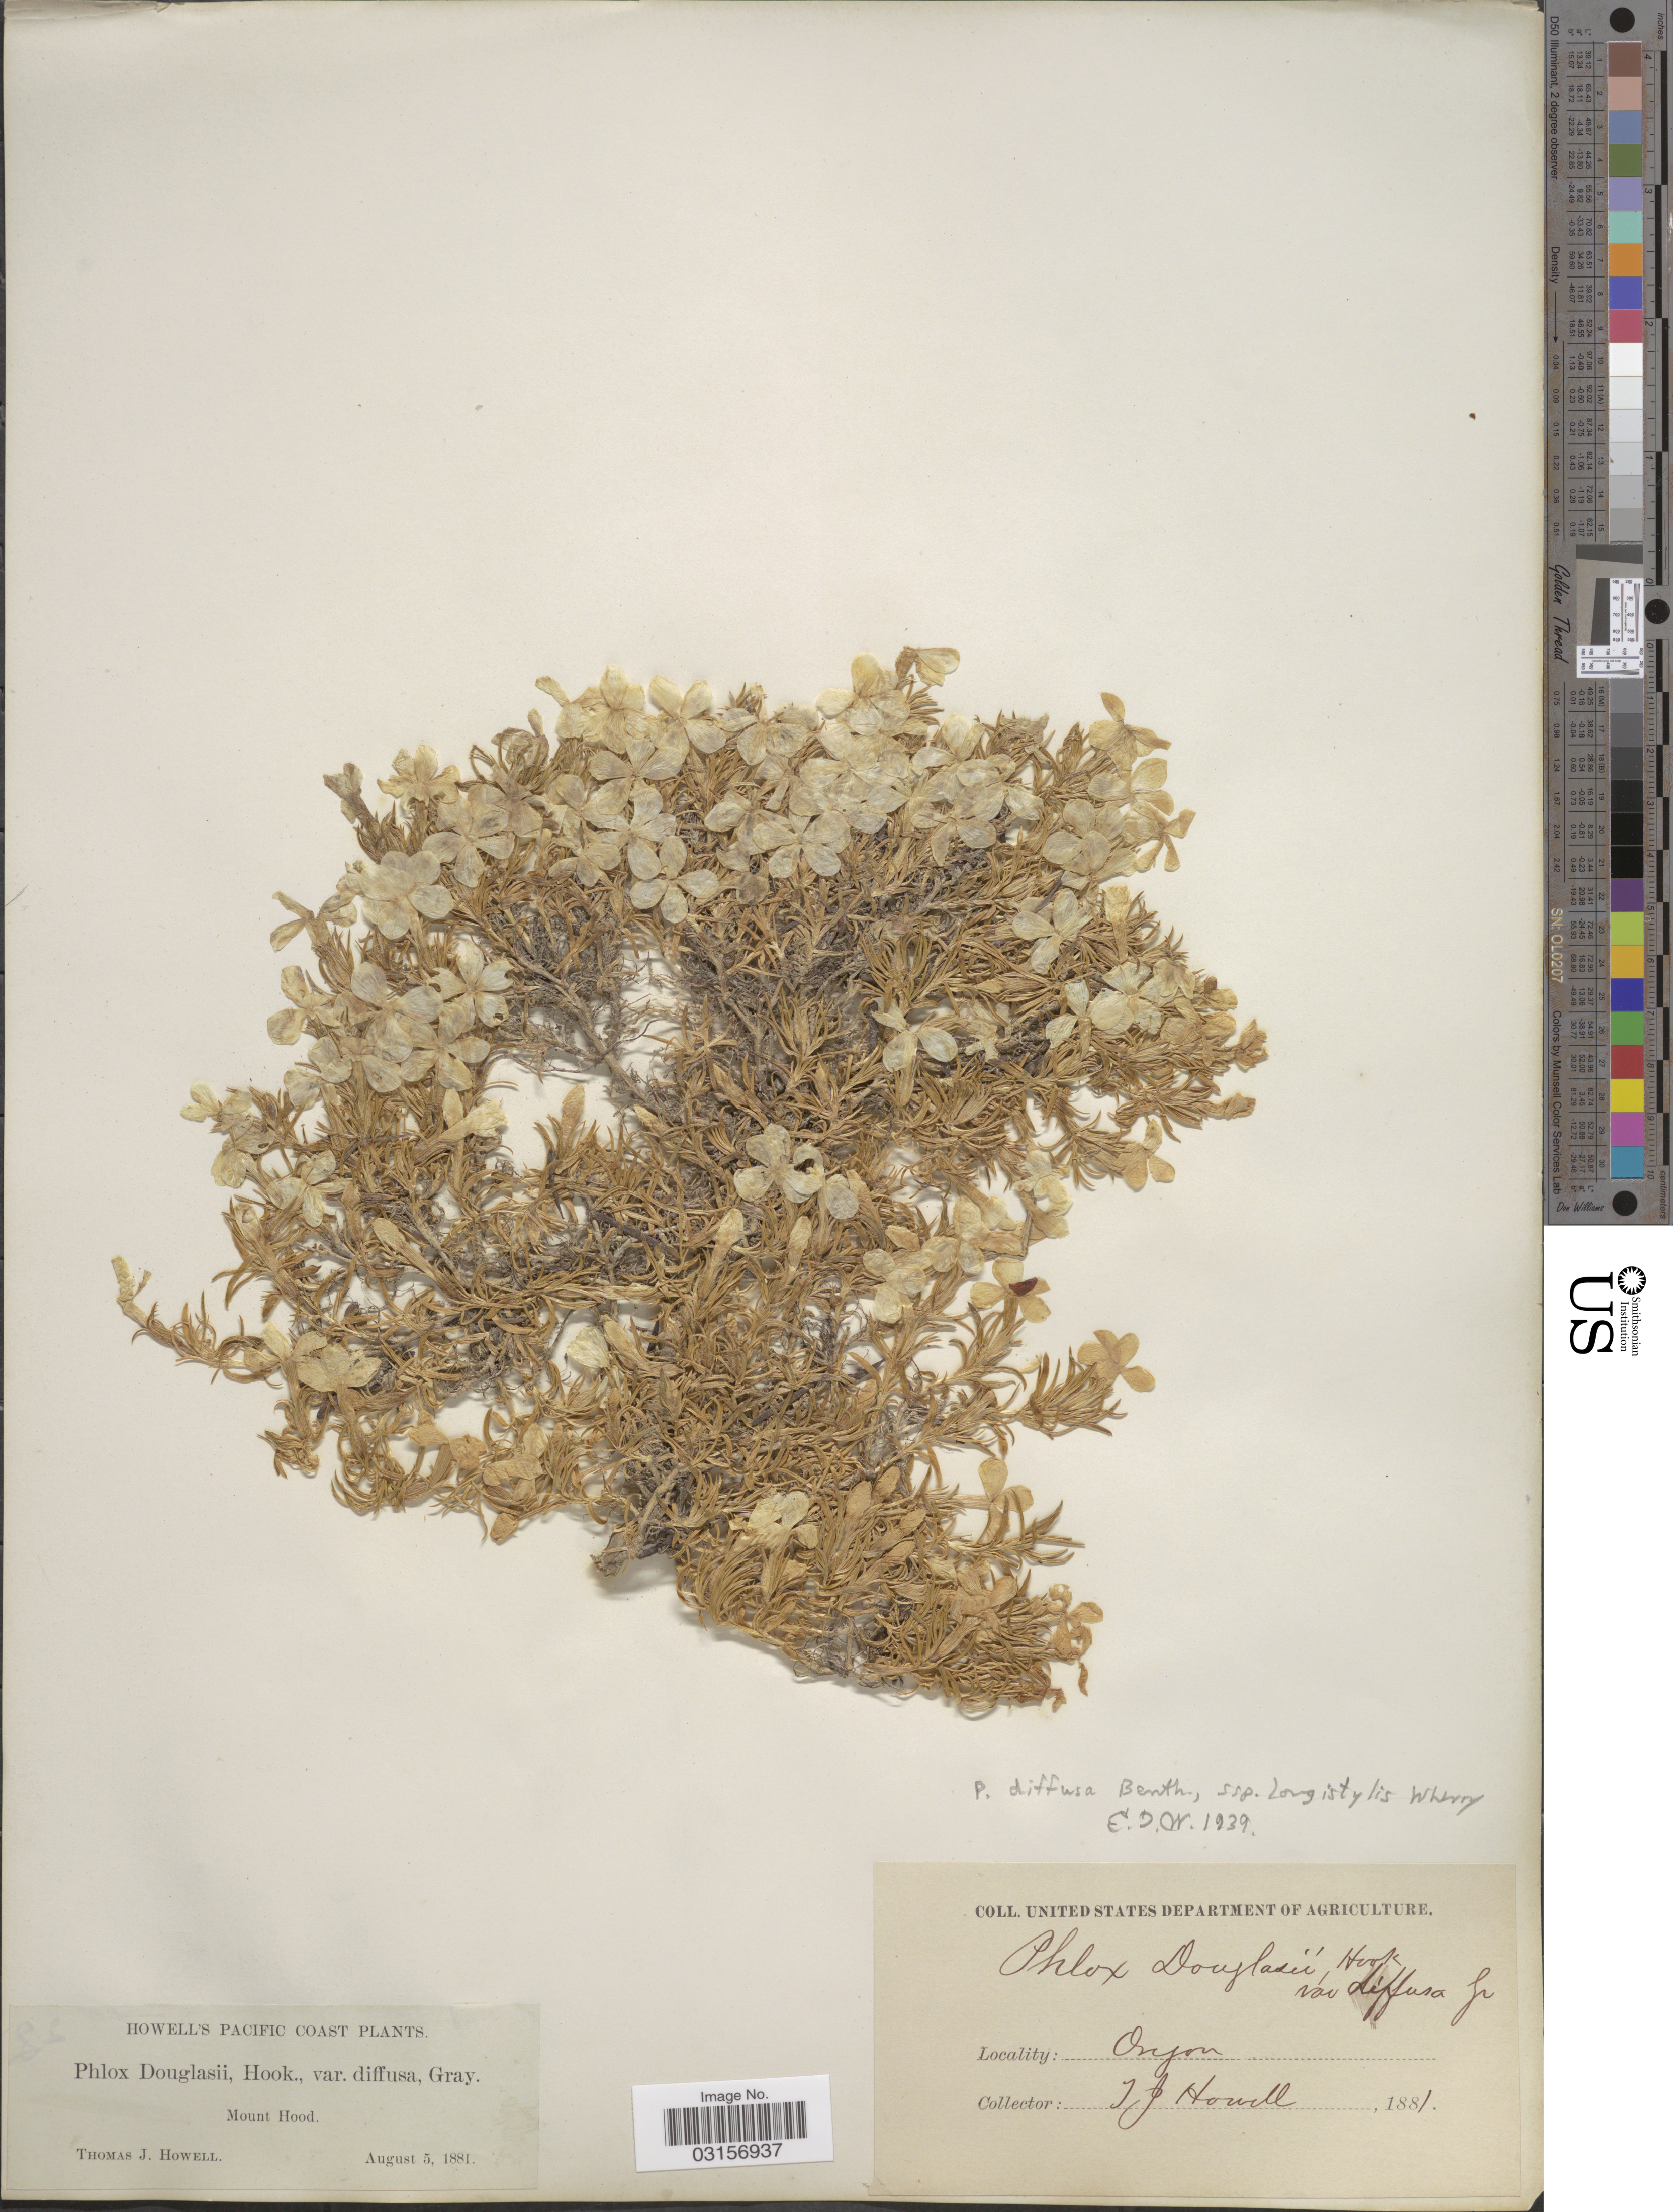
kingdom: Plantae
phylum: Tracheophyta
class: Magnoliopsida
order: Ericales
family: Polemoniaceae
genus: Phlox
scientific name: Phlox diffusa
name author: Benth.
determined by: Mayfield, M. H.; Ferguson, C. J.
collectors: T. J. Howell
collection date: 1881-08-05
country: United States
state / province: Oregon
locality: Pacific Coast, Mount Hood.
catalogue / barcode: US 103109